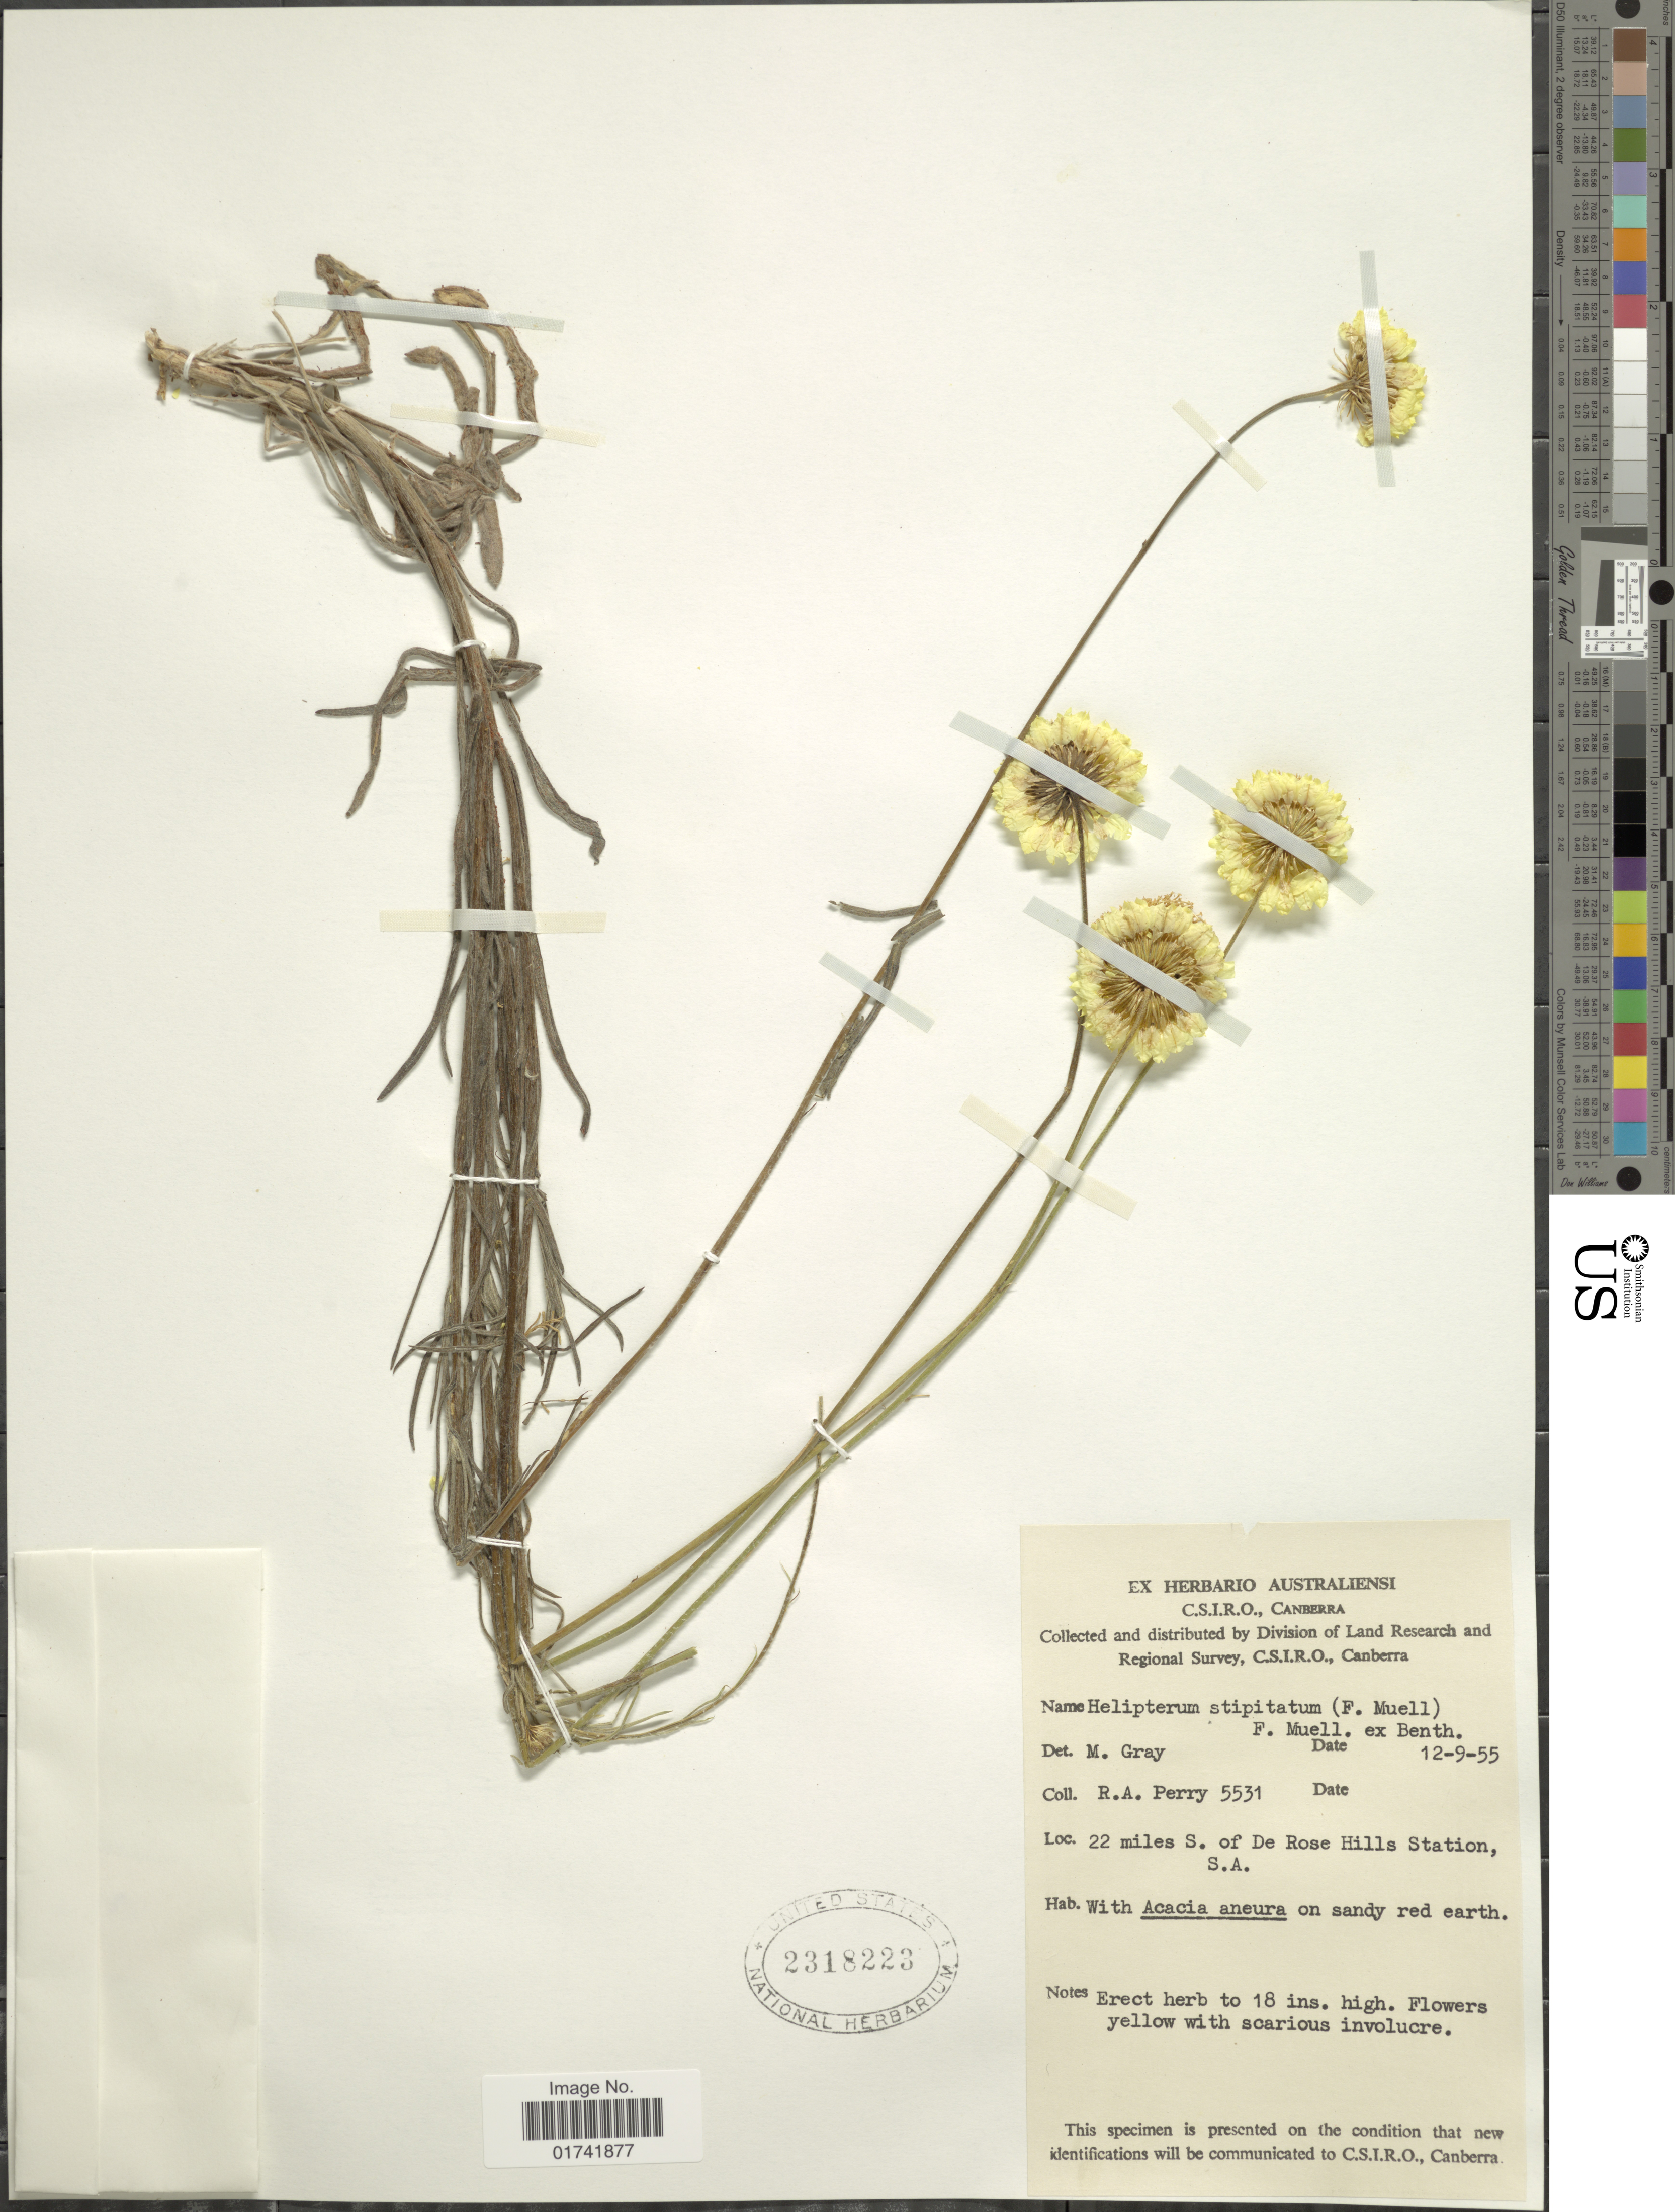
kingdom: Plantae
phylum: Tracheophyta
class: Magnoliopsida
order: Asterales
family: Asteraceae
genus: Leucochrysum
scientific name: Leucochrysum stipitatum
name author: (F. Muell.) Paul G. Wilson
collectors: Perry, R. A.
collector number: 5531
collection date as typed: Transcribed d/m/y: 12/9/55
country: Australia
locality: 22 miles S. of De Rose Hills Station, S.A.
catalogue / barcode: US 2318223